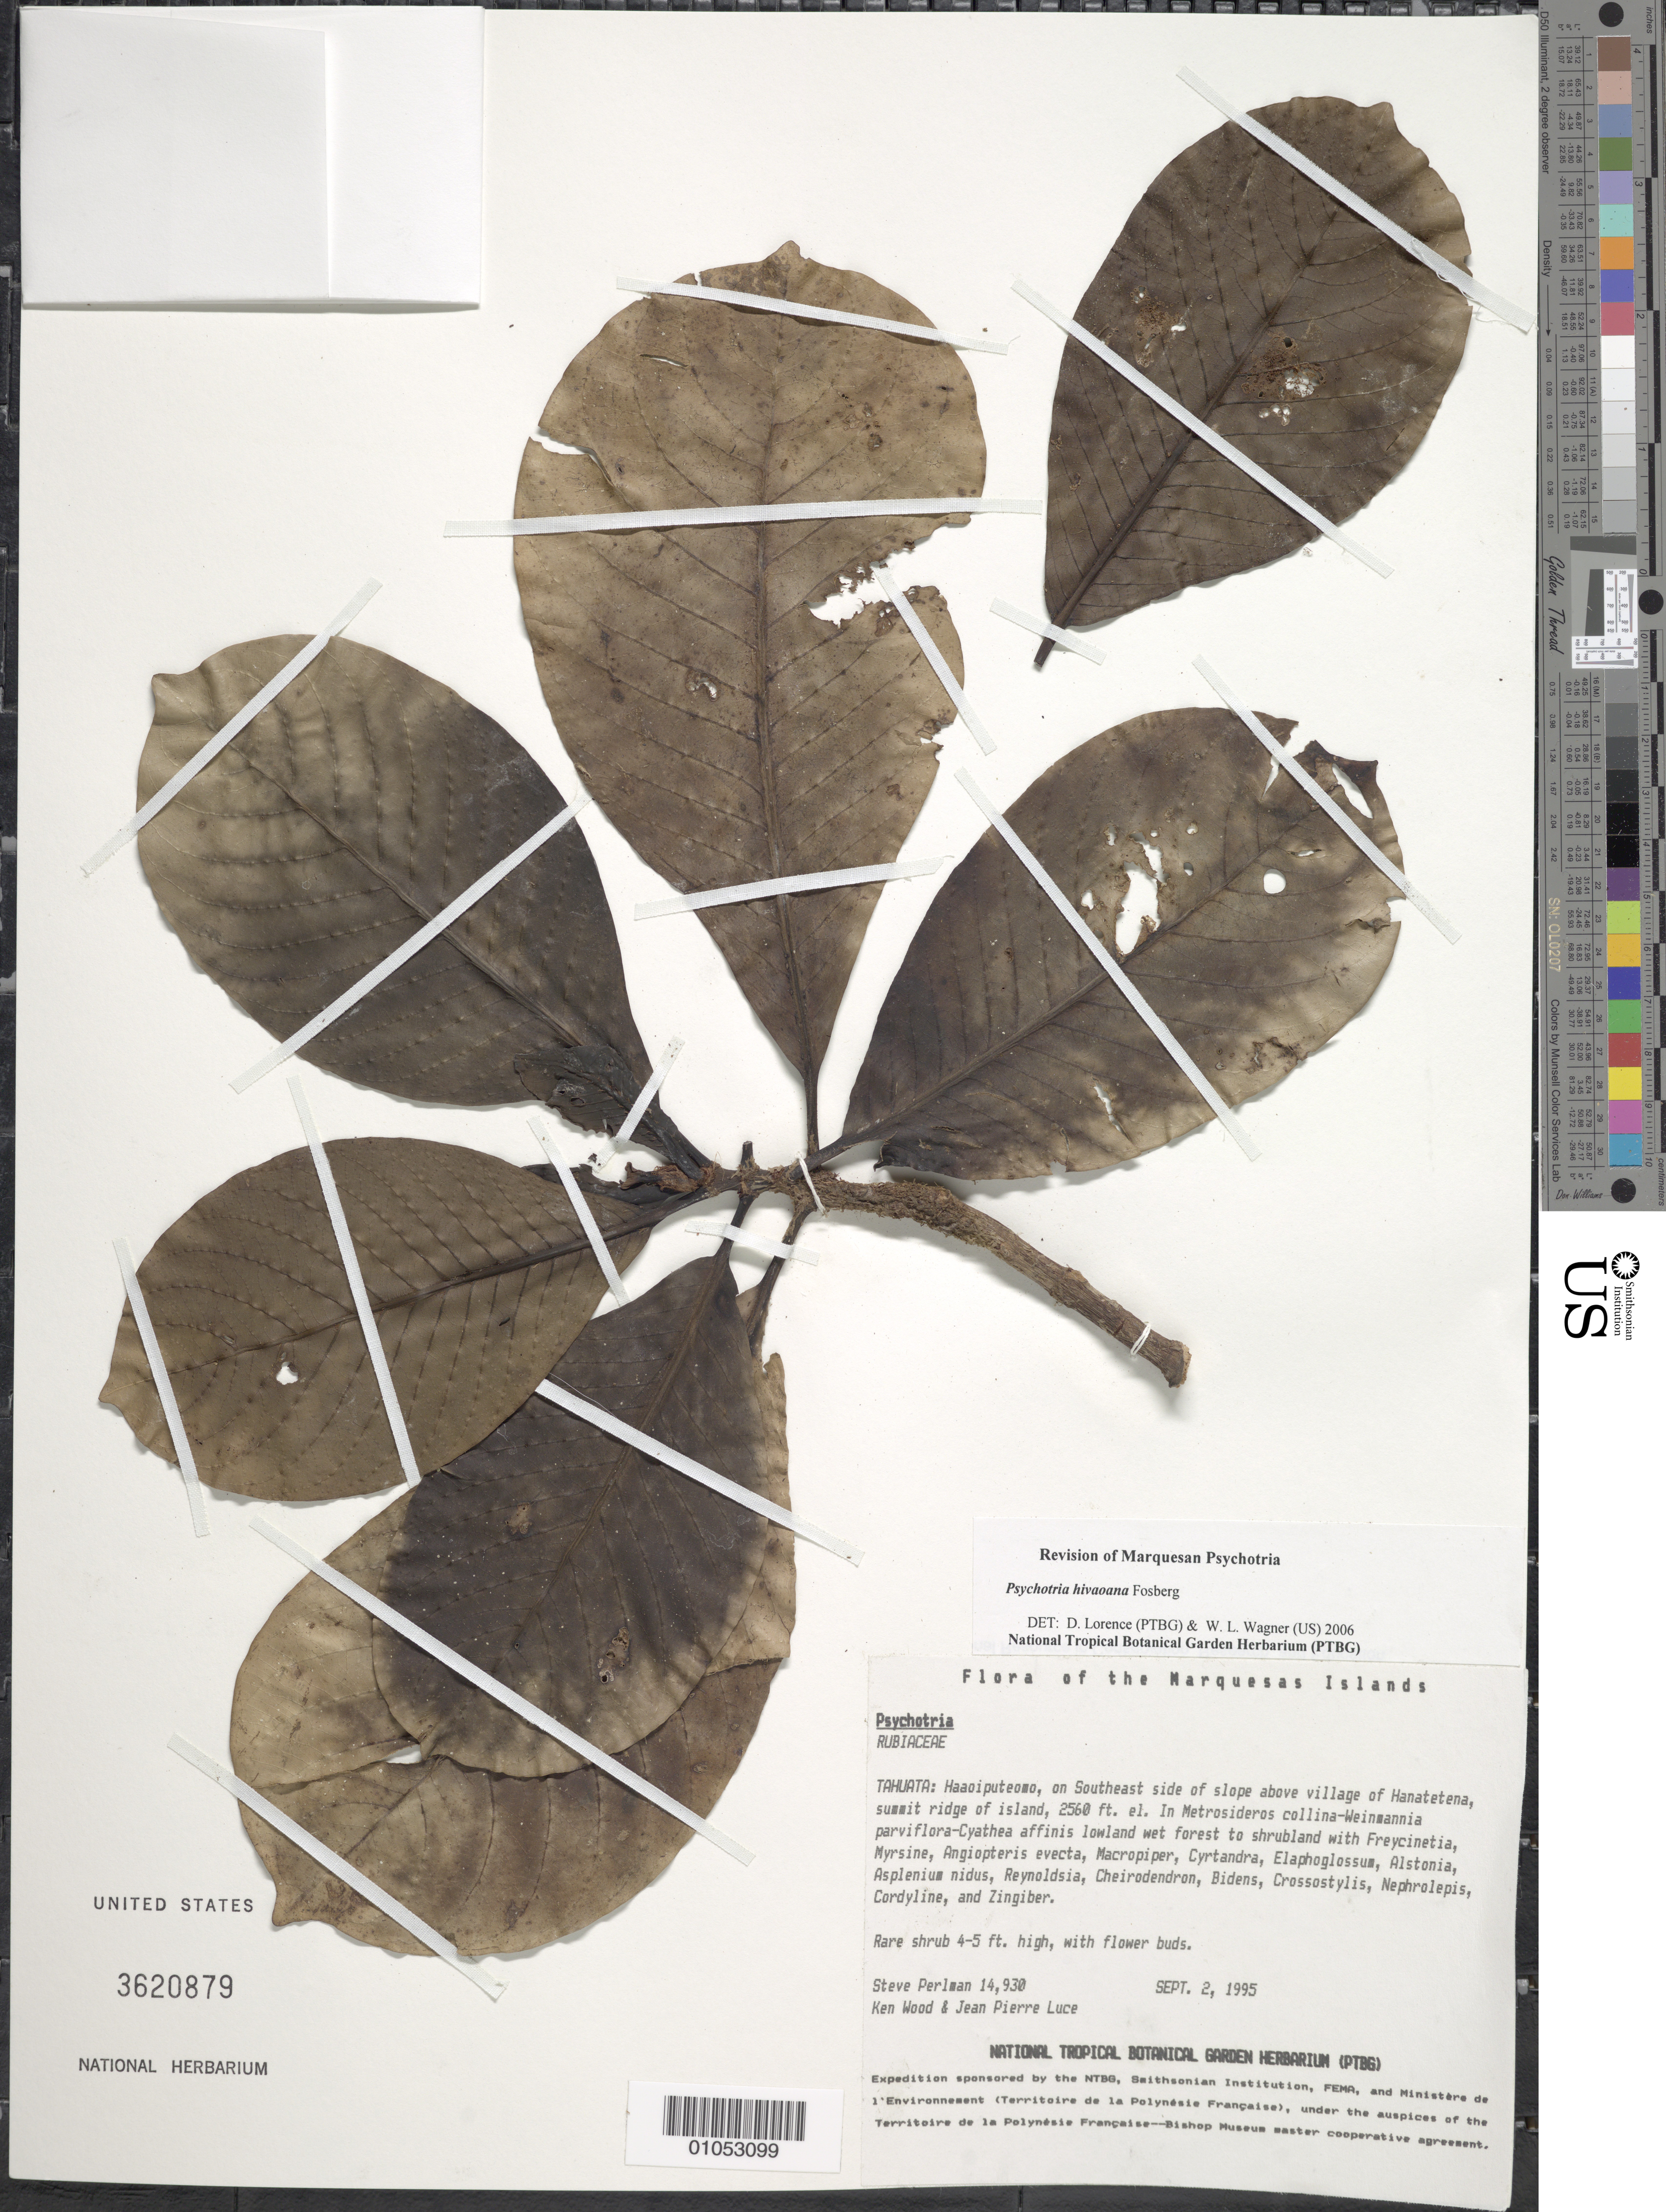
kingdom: Plantae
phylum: Tracheophyta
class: Magnoliopsida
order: Gentianales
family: Rubiaceae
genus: Psychotria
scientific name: Psychotria hivaoana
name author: Fosberg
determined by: Lorence, David H.; Wagner, W. H.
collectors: S. P. Perlman, K. R. Wood & J. Luce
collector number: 14930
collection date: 1995-09-02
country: French Polynesia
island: Tahuata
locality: Haaoiputeomo, on SE side of slope above village of Hanatetena, summit ridge of island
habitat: In Metrosideros collina - Weinmannia parviflora - Cyathea affinis lowland wet forest to shrubland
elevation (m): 780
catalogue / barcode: US 3620879